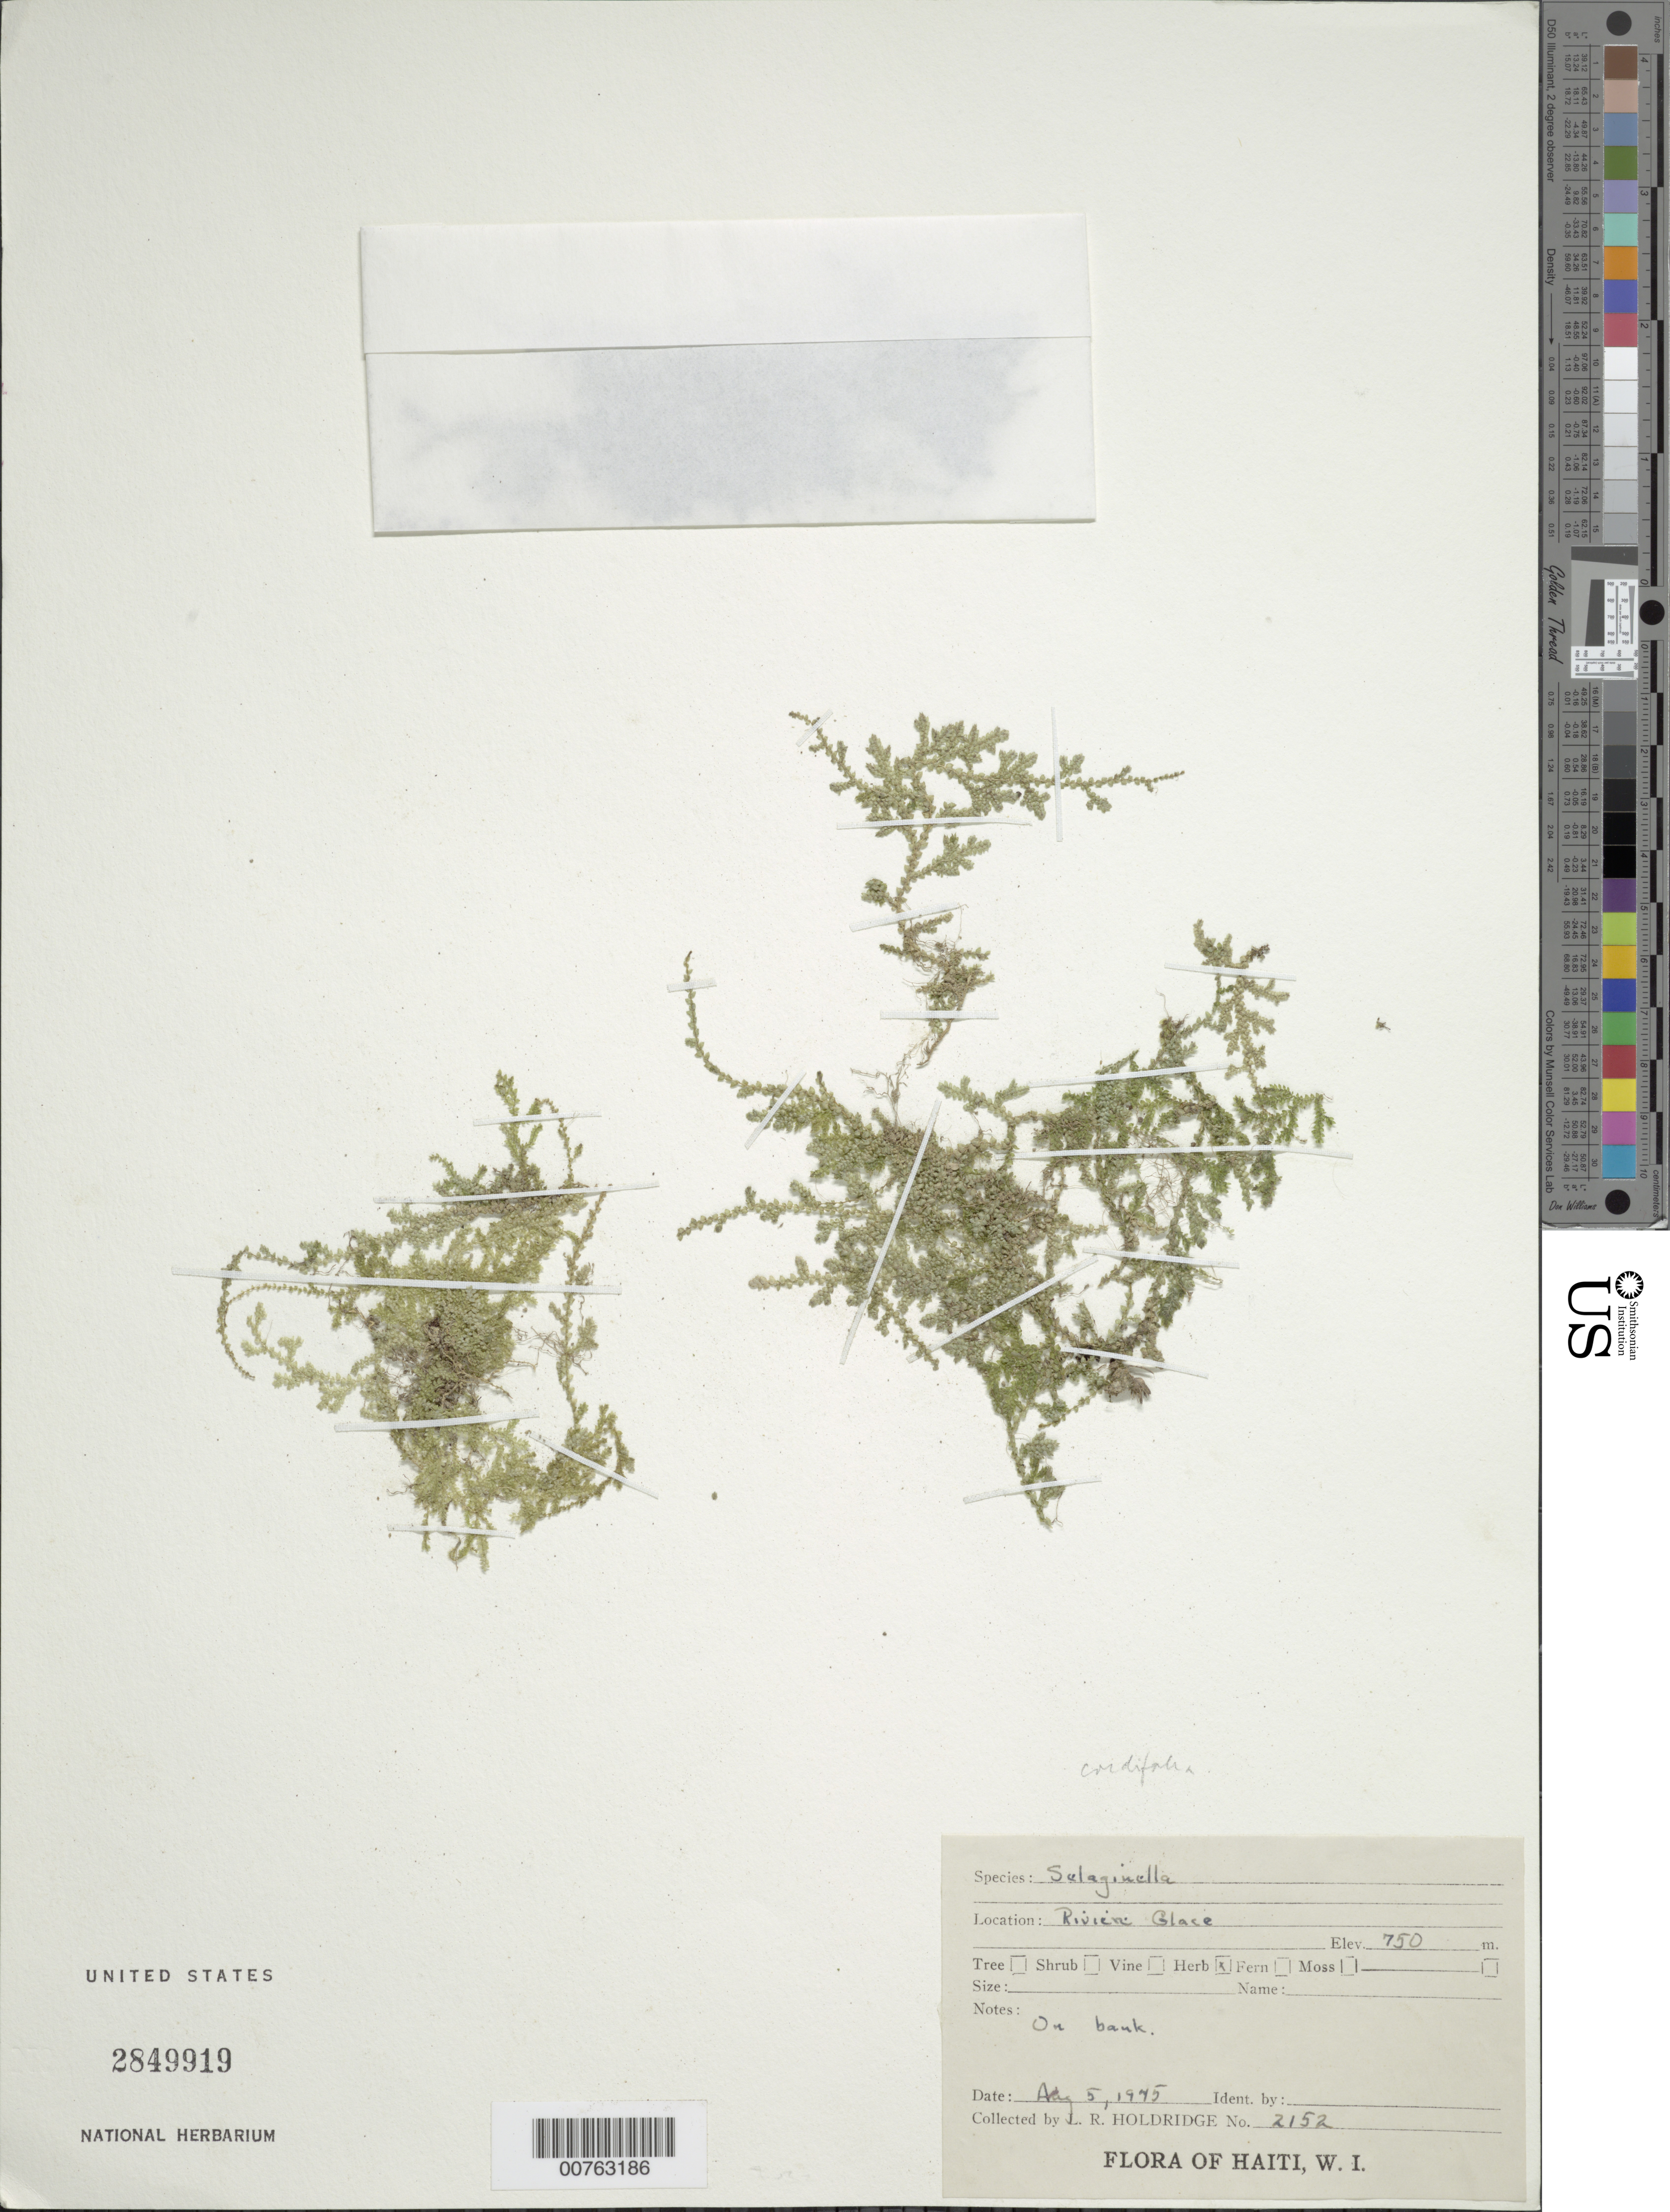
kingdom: Plantae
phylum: Tracheophyta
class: Lycopodiopsida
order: Selaginellales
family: Selaginellaceae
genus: Selaginella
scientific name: Selaginella cordifolia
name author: (Desv. ex Poir.) Spring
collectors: L. Holdridge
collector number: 2152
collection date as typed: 05 Aug 1945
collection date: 1945-08-05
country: Haiti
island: Hispaniola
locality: Riviere Glace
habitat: On bank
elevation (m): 750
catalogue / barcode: US 2849919